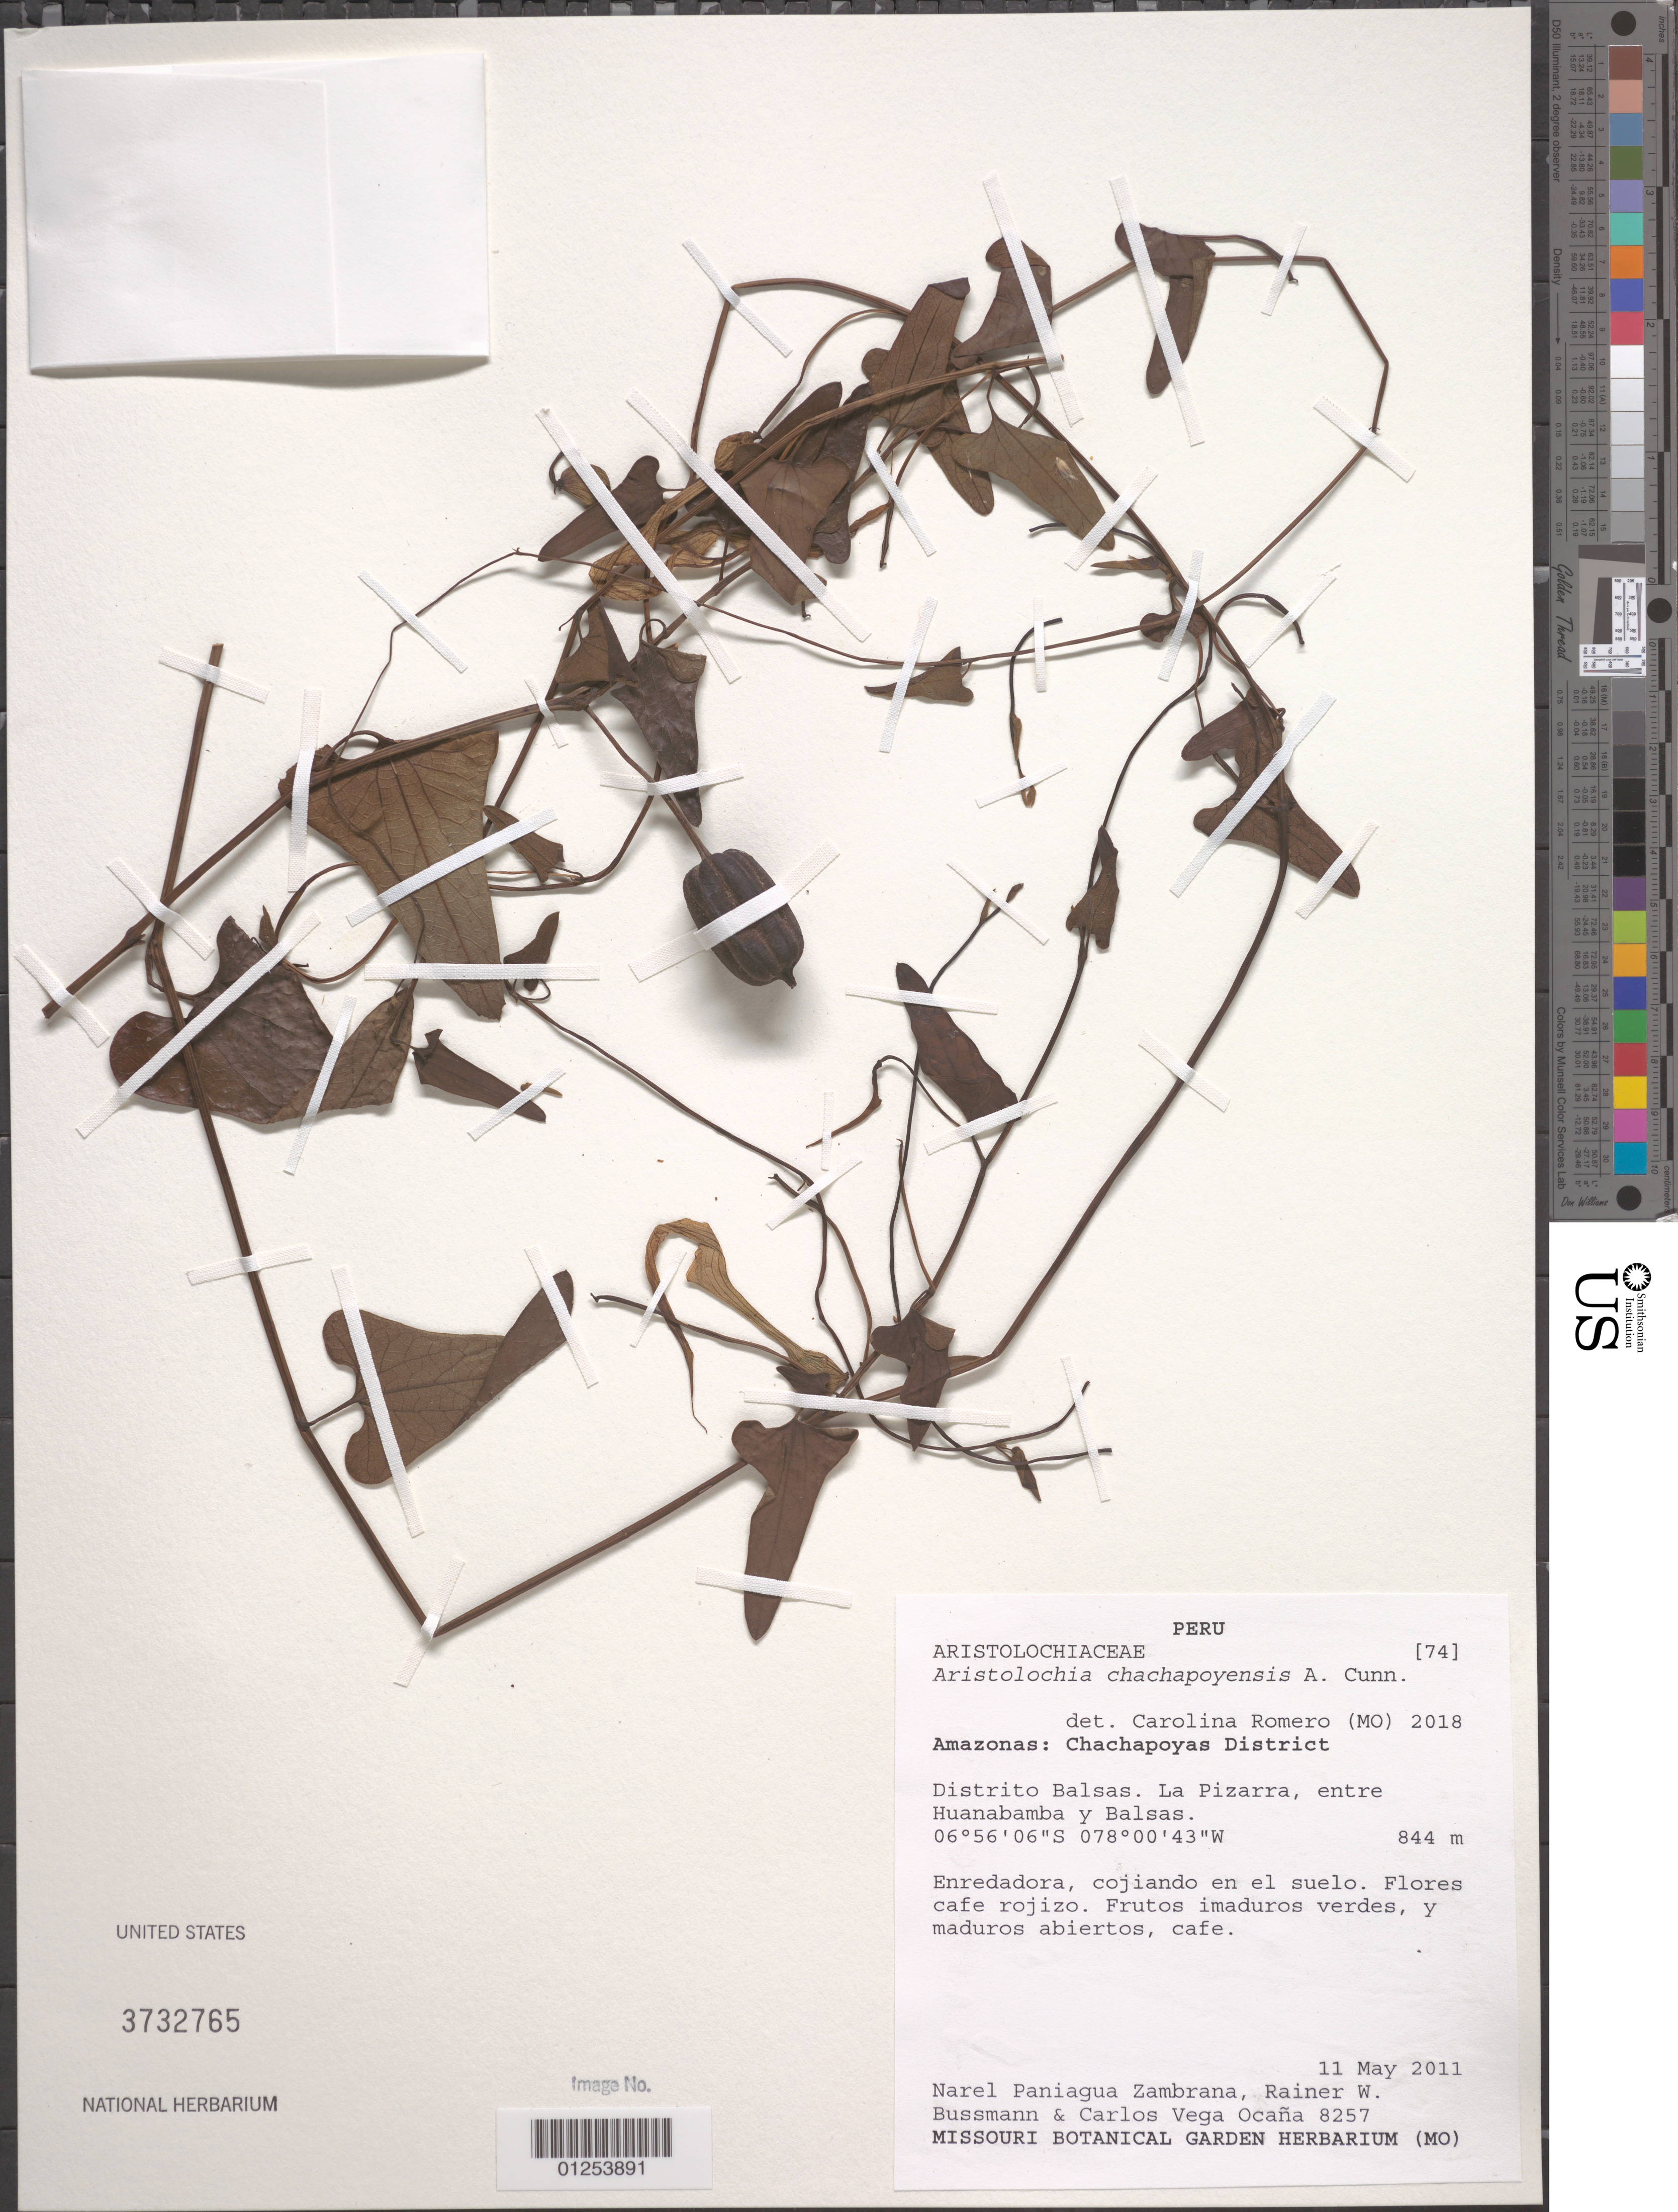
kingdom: Plantae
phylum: Tracheophyta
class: Magnoliopsida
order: Piperales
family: Aristolochiaceae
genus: Aristolochia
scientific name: Aristolochia chachapoyensis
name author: Ahumada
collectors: N. Paniagua Zambrana, R. W. Bussmann & C. Vega Ocaña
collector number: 8257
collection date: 2011-05-11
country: Peru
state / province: Amazonas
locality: Chachapoyas District. Distrito Balsas. La Pizarra, entre Huanabamba y Balsas.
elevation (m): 844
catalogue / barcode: US 3732765